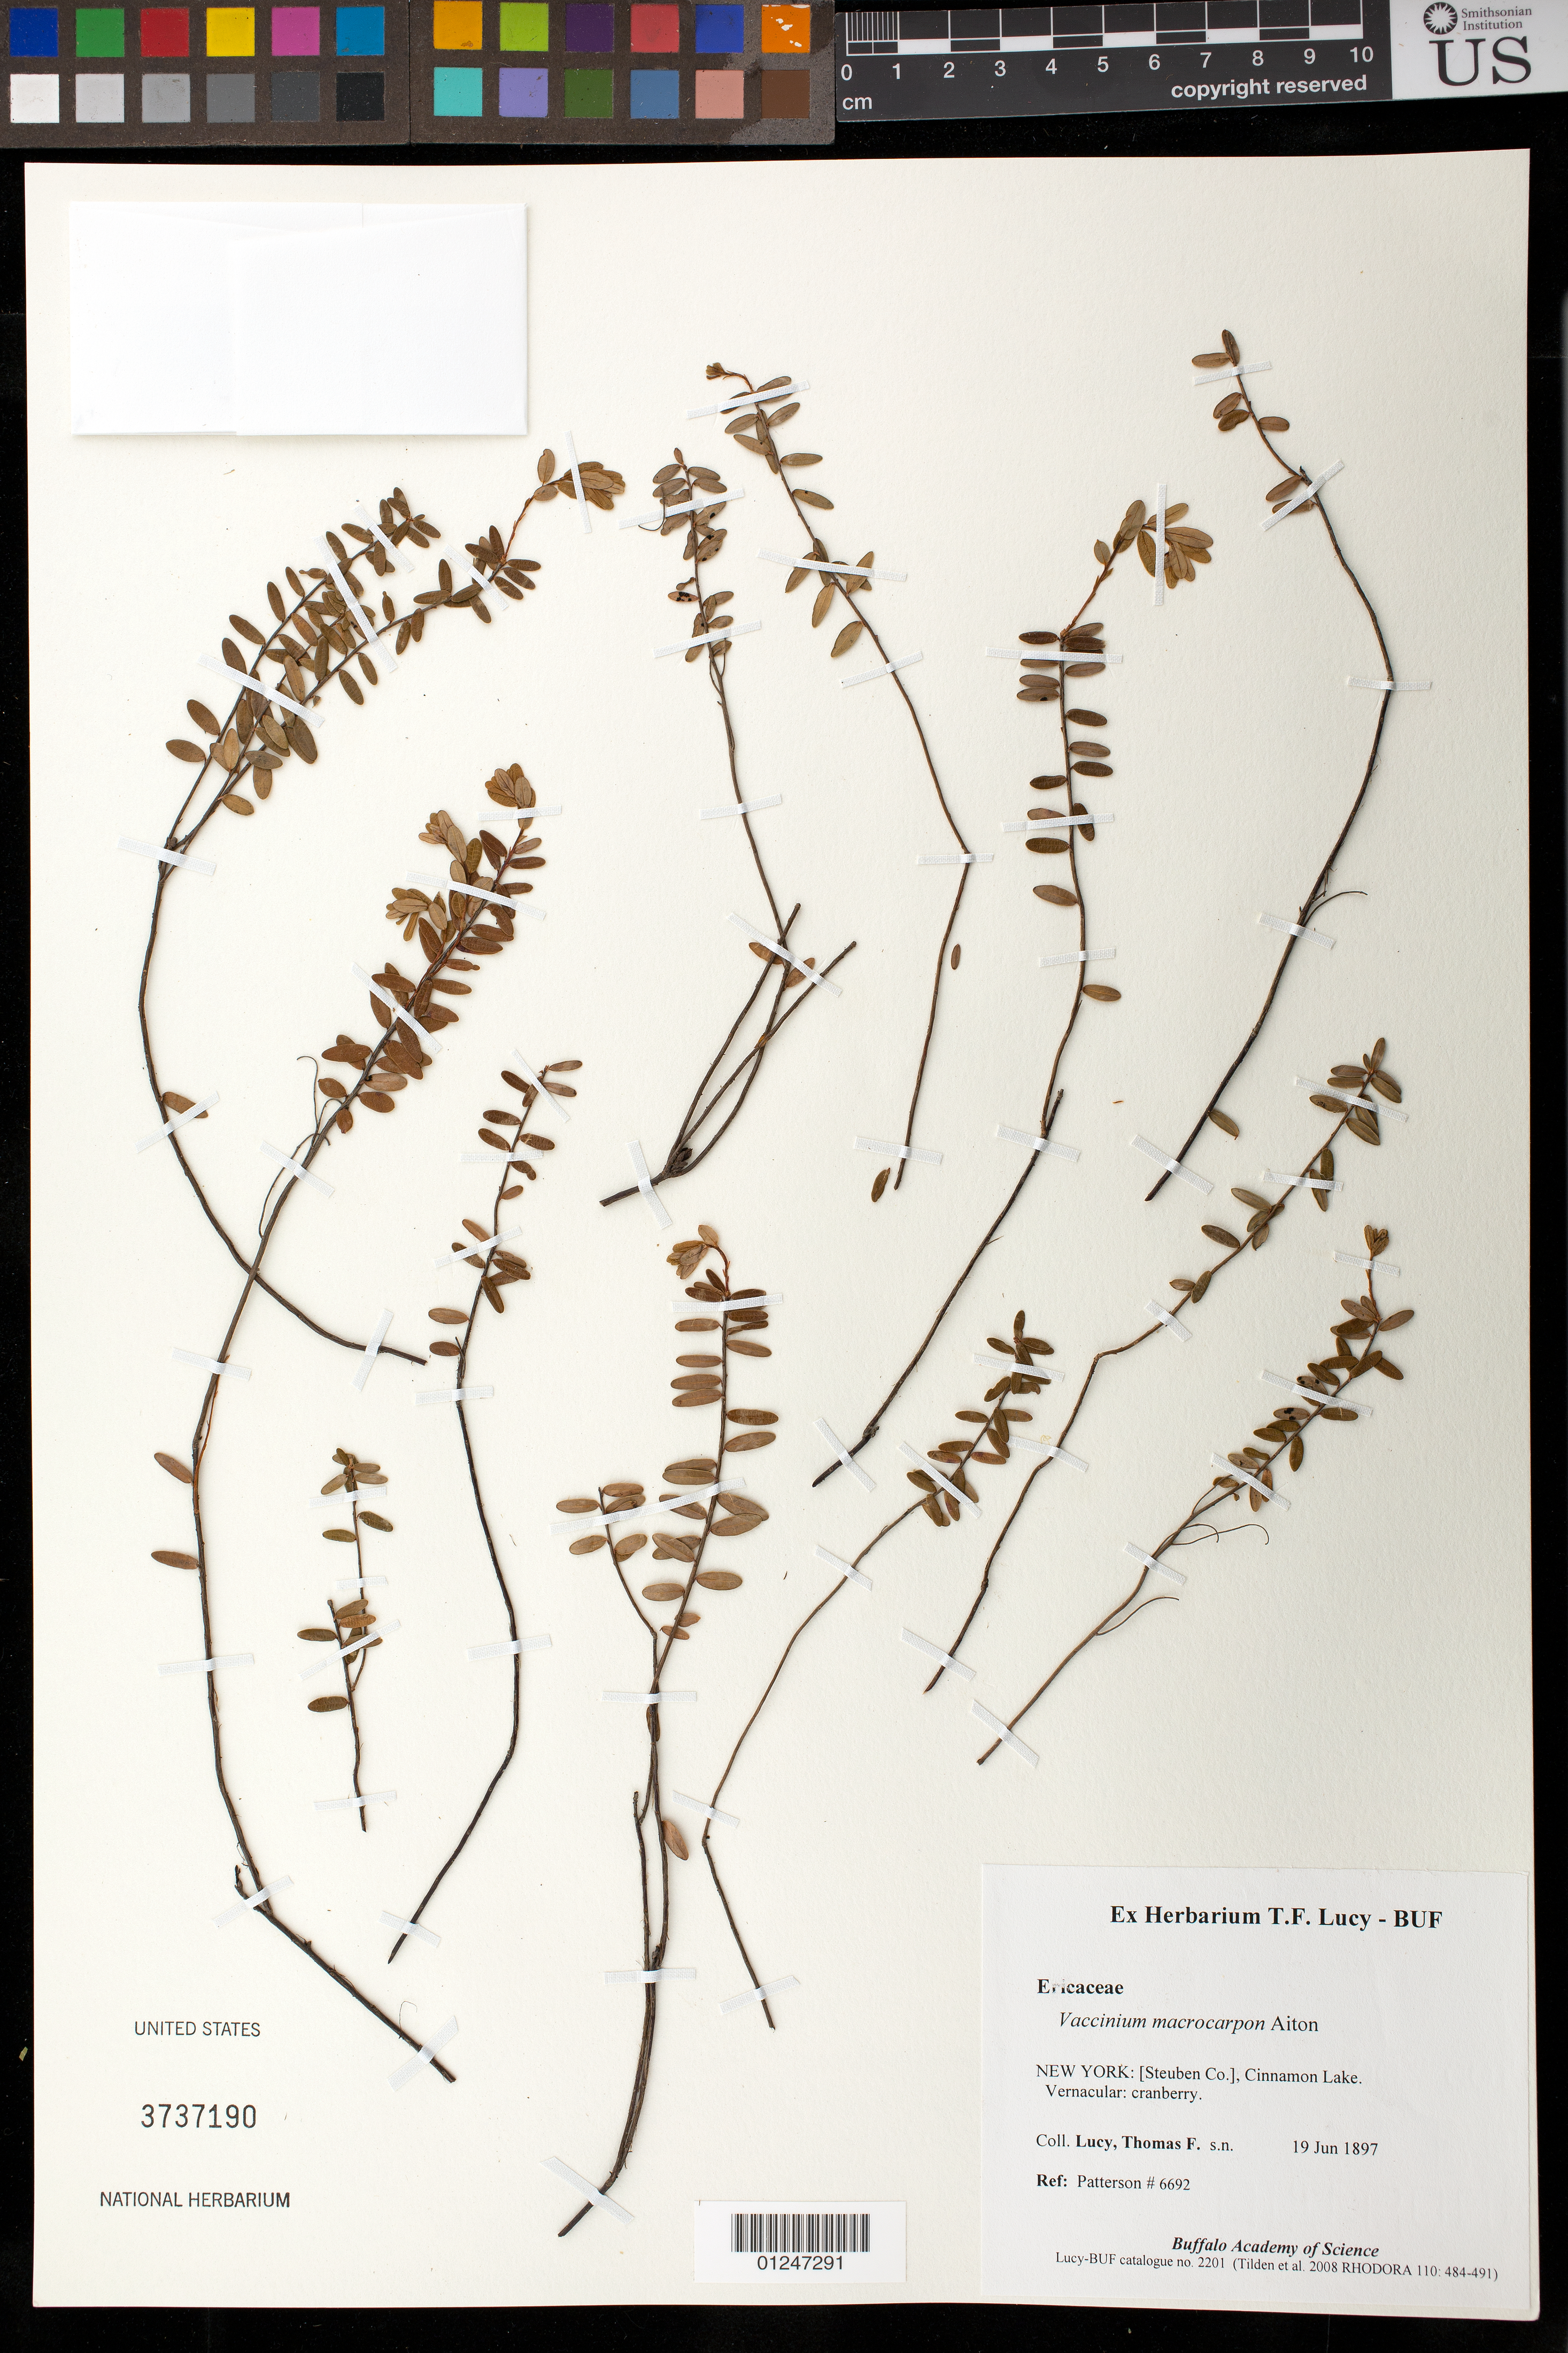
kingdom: Plantae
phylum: Tracheophyta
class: Magnoliopsida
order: Ericales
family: Ericaceae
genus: Vaccinium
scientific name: Vaccinium macrocarpon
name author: Aiton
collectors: T. Lucy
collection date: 1897-06-19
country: United States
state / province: New York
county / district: Steuben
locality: Cinnamon Lake.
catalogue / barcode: US 3737190